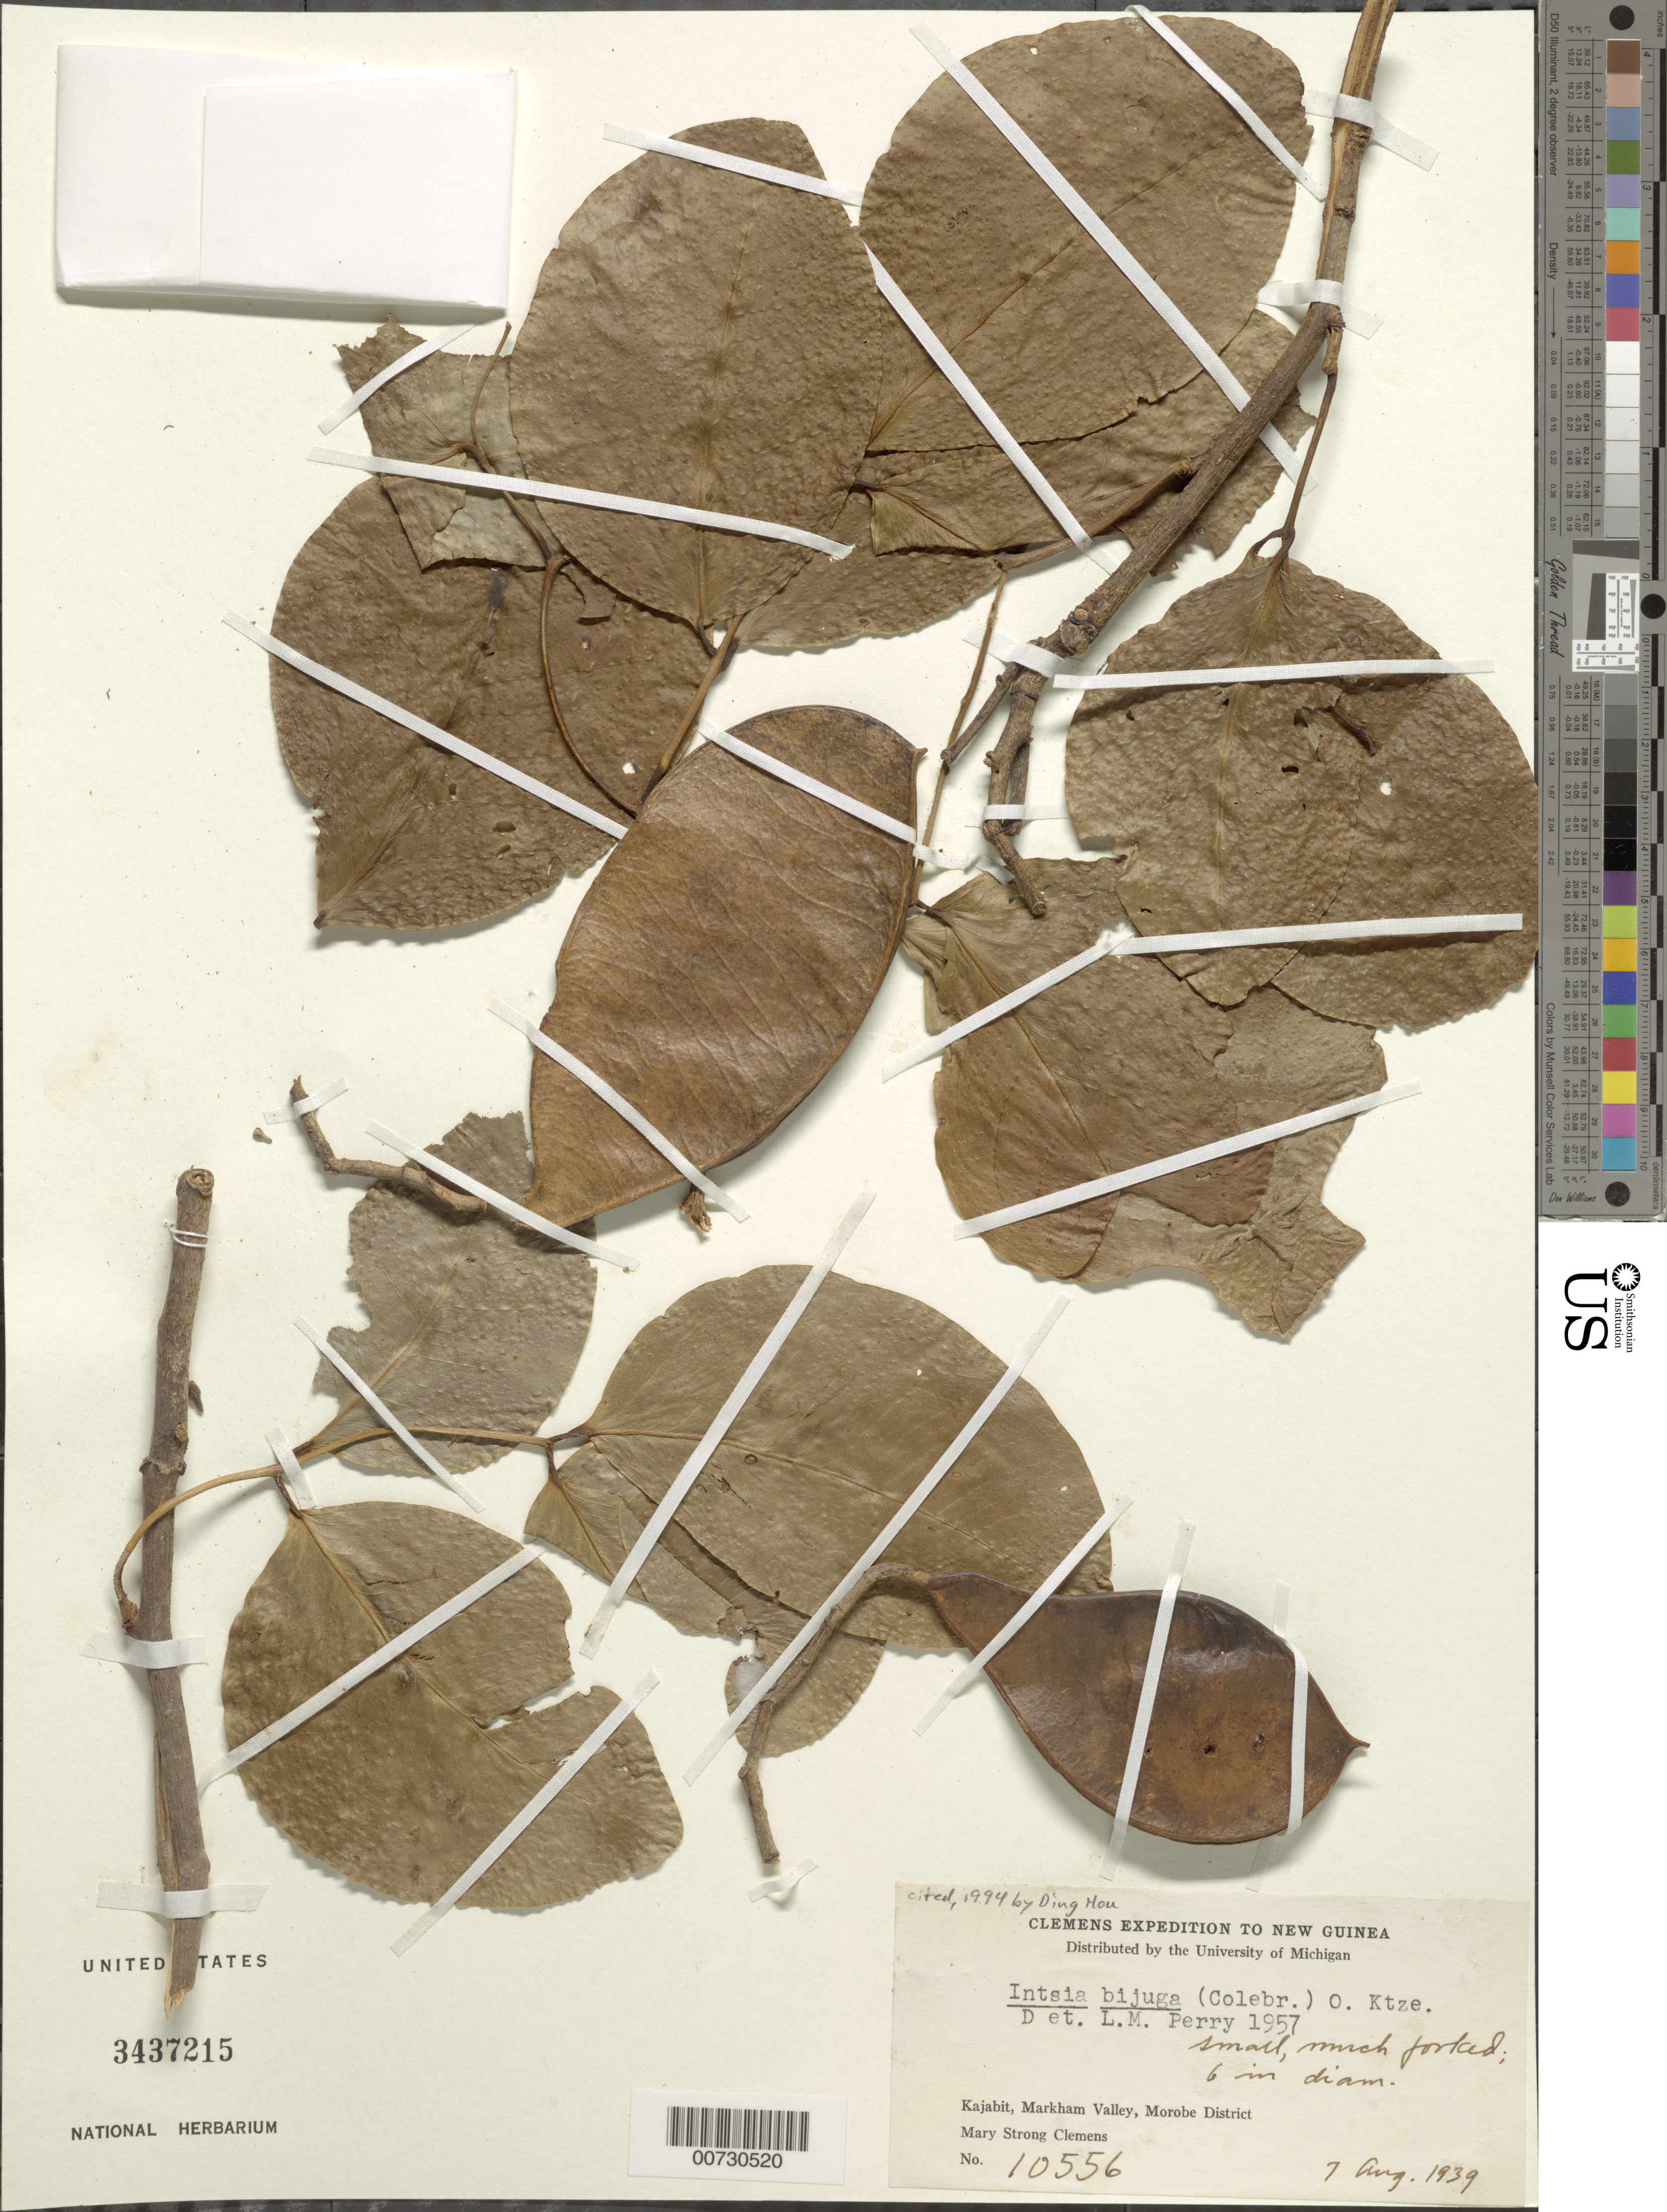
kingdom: Plantae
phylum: Tracheophyta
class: Magnoliopsida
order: Fabales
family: Fabaceae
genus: Intsia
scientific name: Intsia bijuga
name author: (Colebr.) Kuntze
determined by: Perry, L. M.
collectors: M. S. Clemens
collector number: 10556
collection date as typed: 07 Aug 1939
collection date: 1939-08-07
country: Papua New Guinea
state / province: Morobe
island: New Guinea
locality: Kajabit, Markham Valley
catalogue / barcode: US 3437215